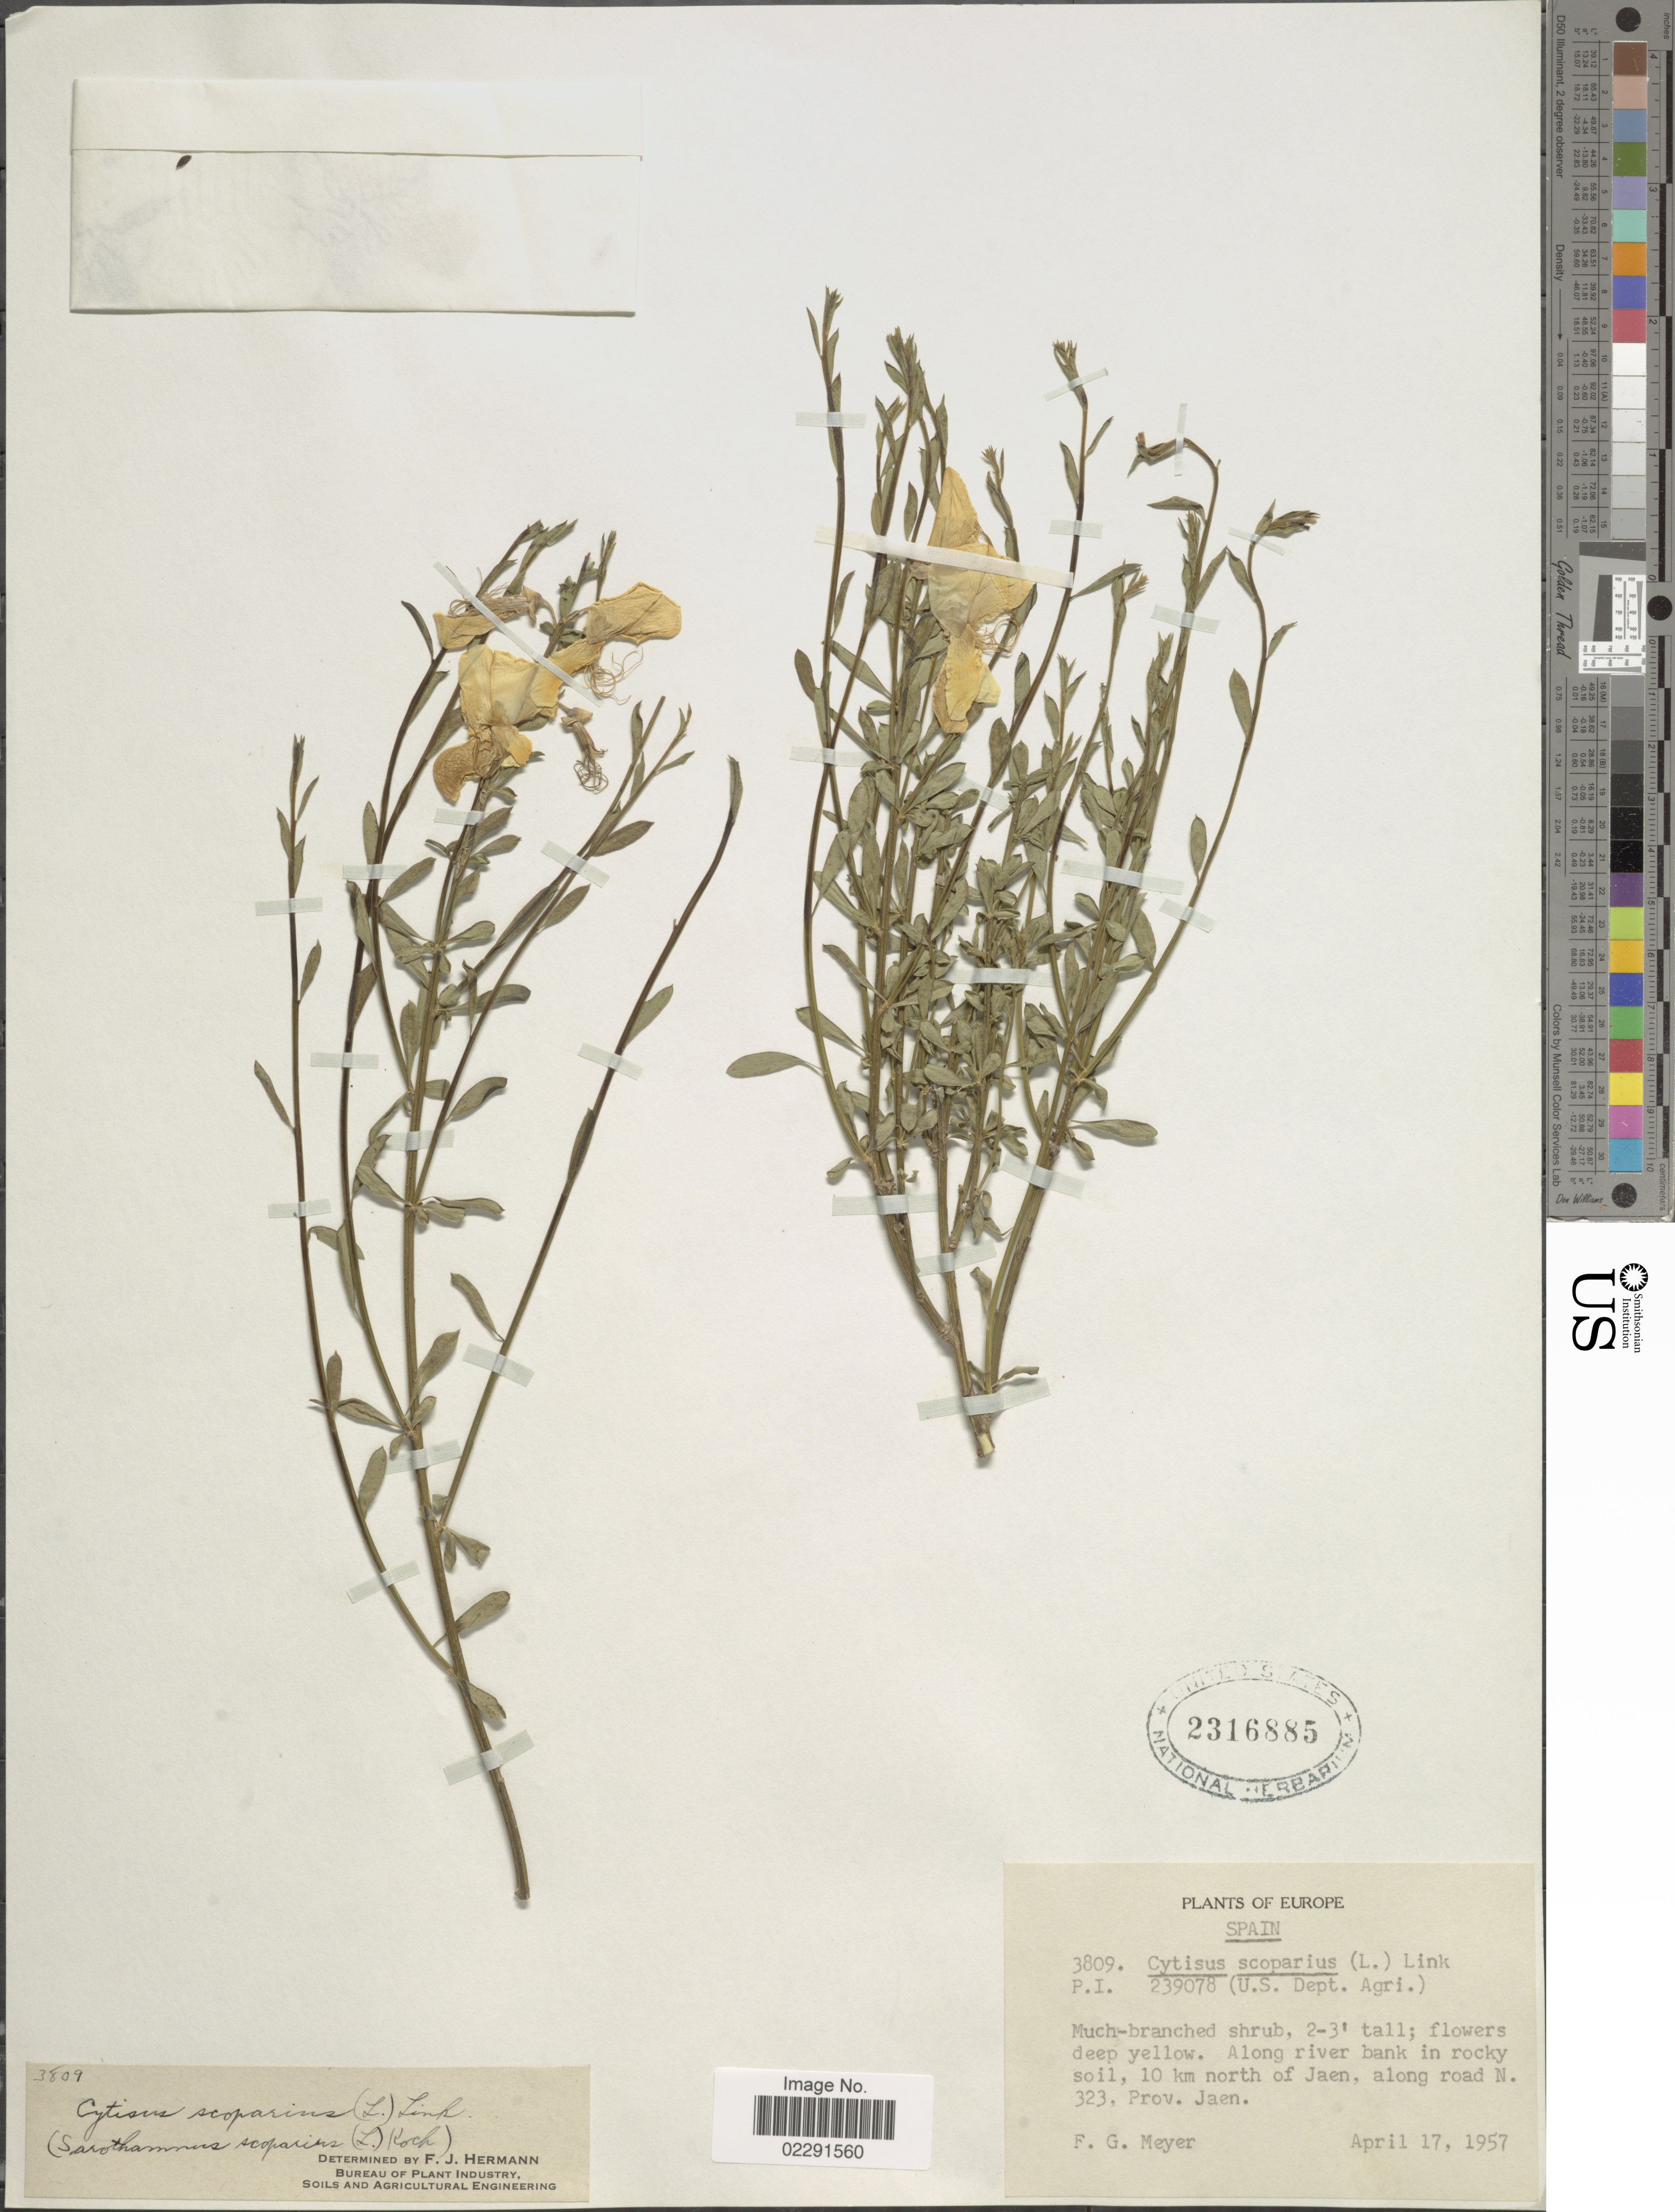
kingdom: Plantae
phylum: Tracheophyta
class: Magnoliopsida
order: Fabales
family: Fabaceae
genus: Cytisus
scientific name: Cytisus scoparius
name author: (L.) Link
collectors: F. G. Meyer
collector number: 3809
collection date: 1957-04-17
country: Spain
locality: Along river bank in rocky soil, 10 km north of Jaen, along road N. 323, Prov. Jaen.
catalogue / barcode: US 2316885